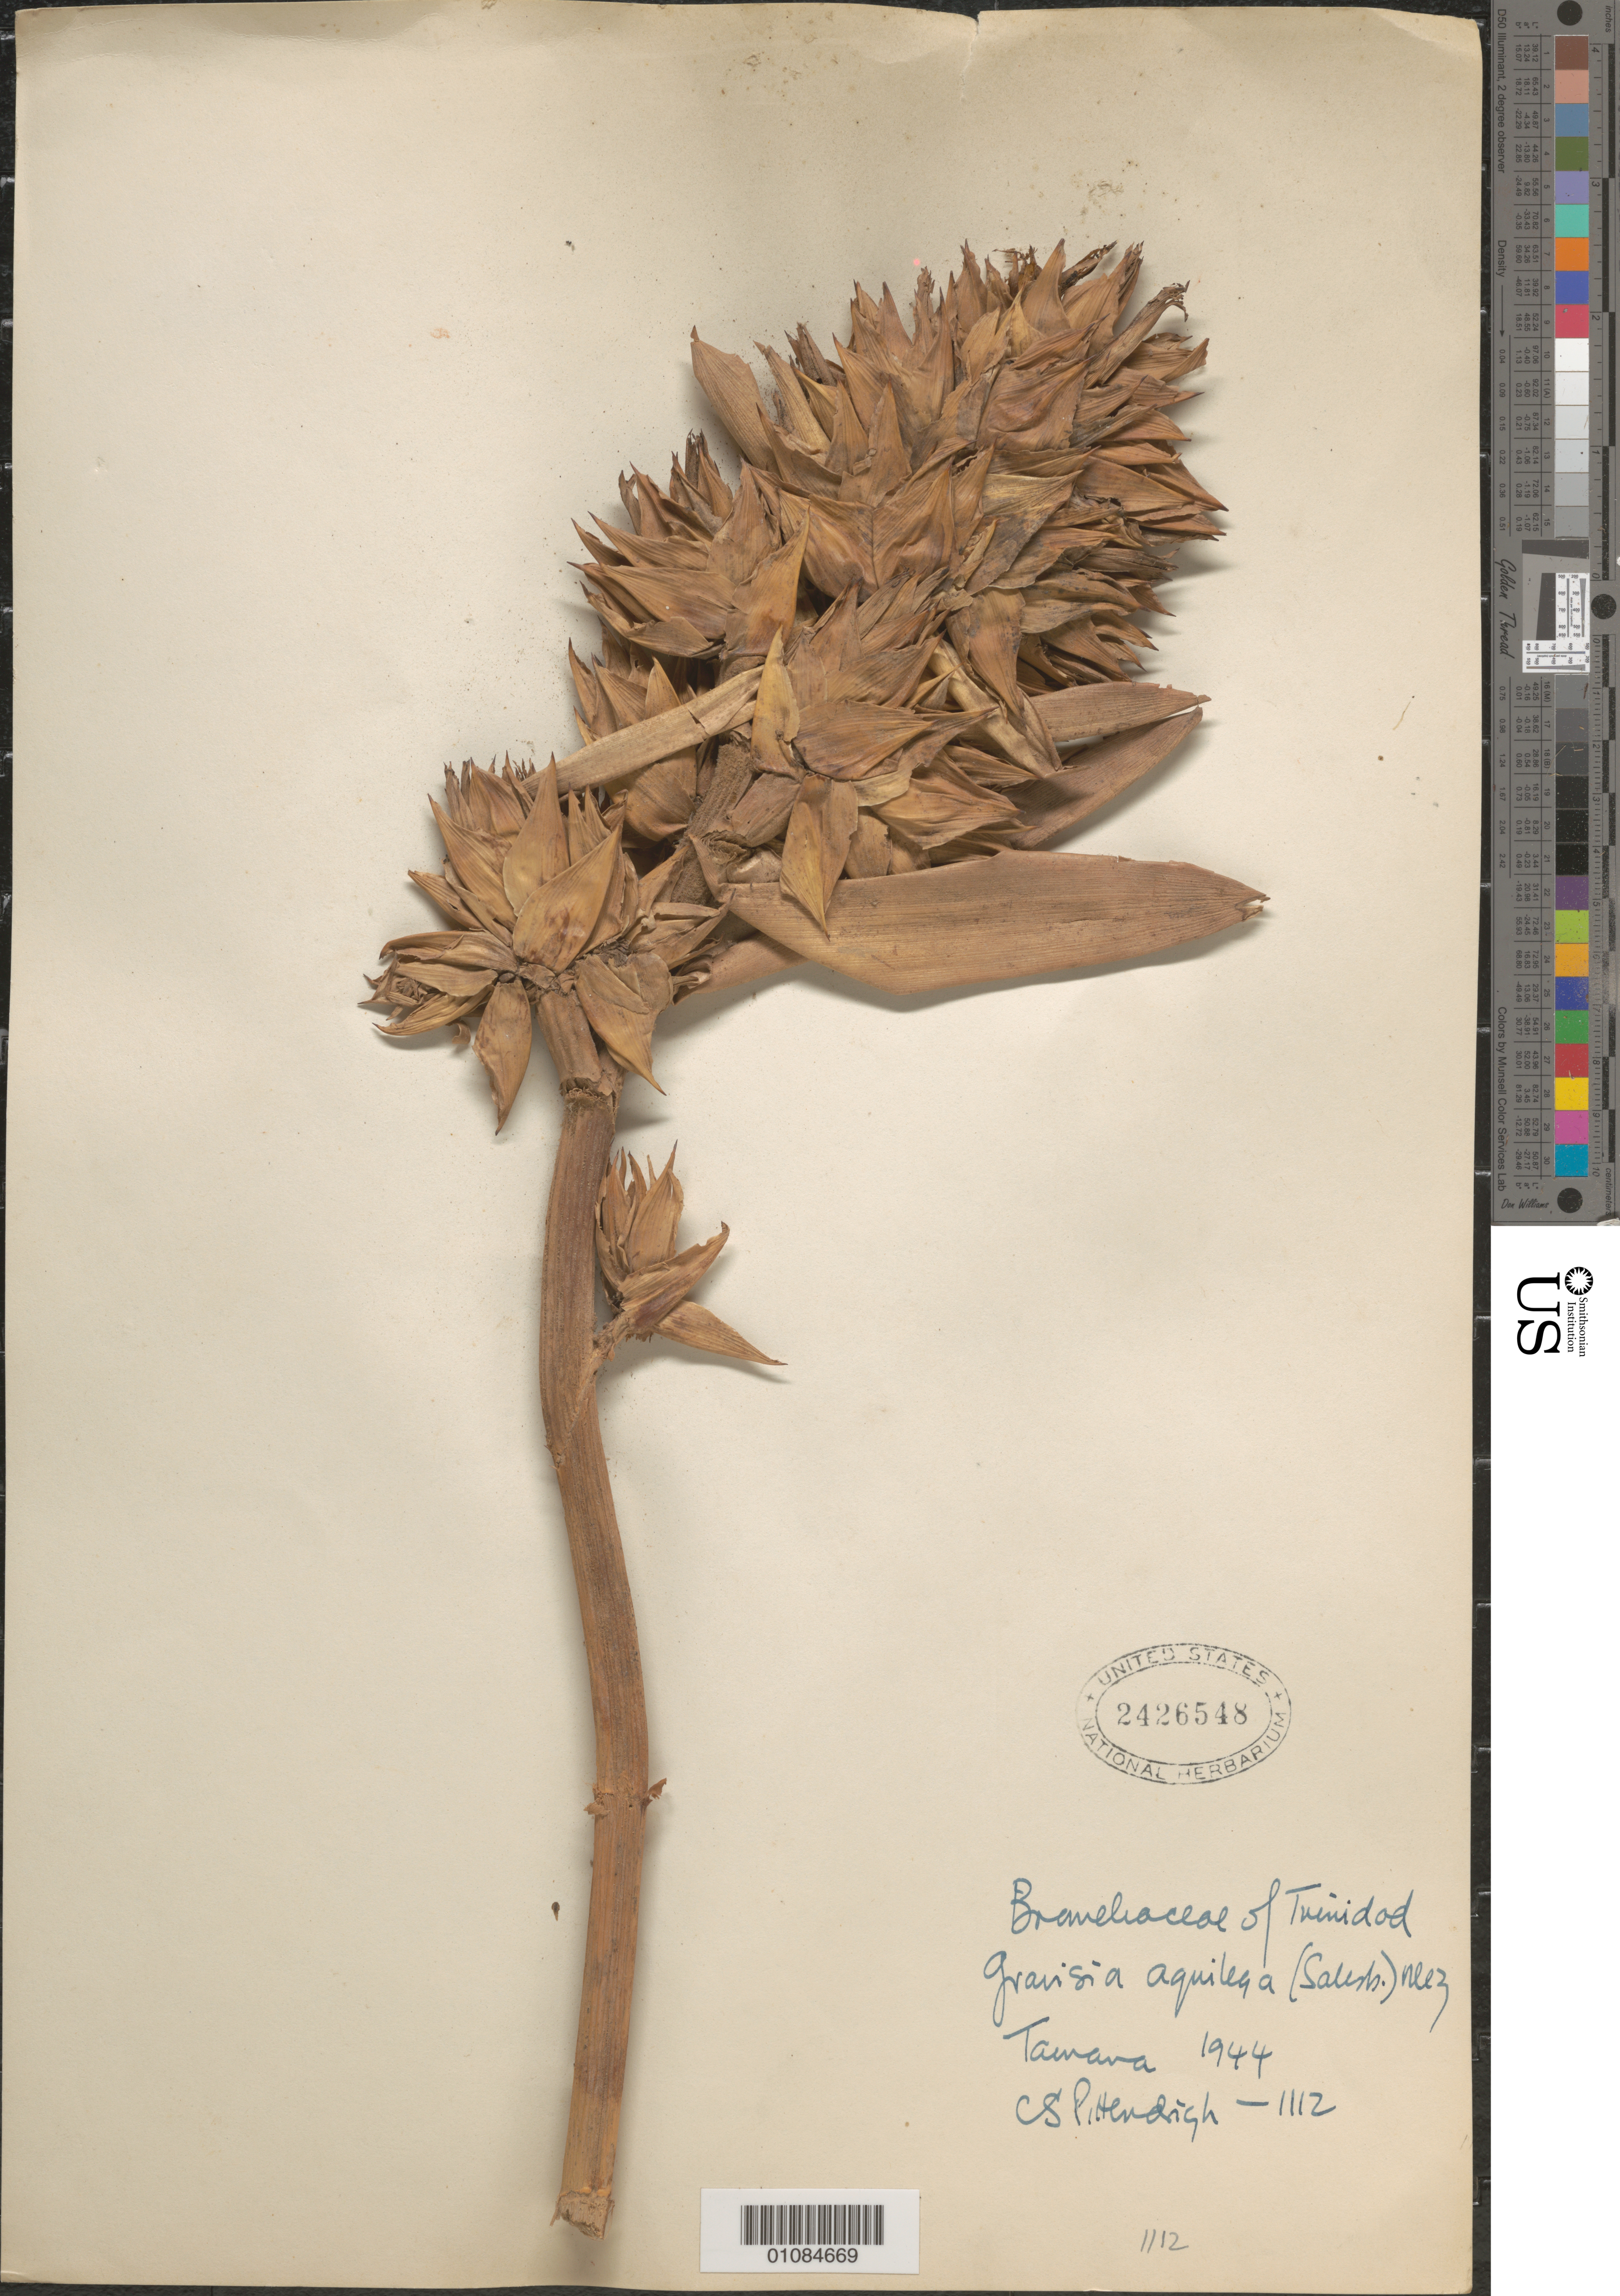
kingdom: Plantae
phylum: Tracheophyta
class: Liliopsida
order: Poales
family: Bromeliaceae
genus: Aechmea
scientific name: Aechmea aquilega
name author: (Salisb.) Griseb.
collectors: C. S. Pittendrigh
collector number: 1112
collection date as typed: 1944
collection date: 1944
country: Trinidad and Tobago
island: Trinidad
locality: Tamana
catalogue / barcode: US 2426548